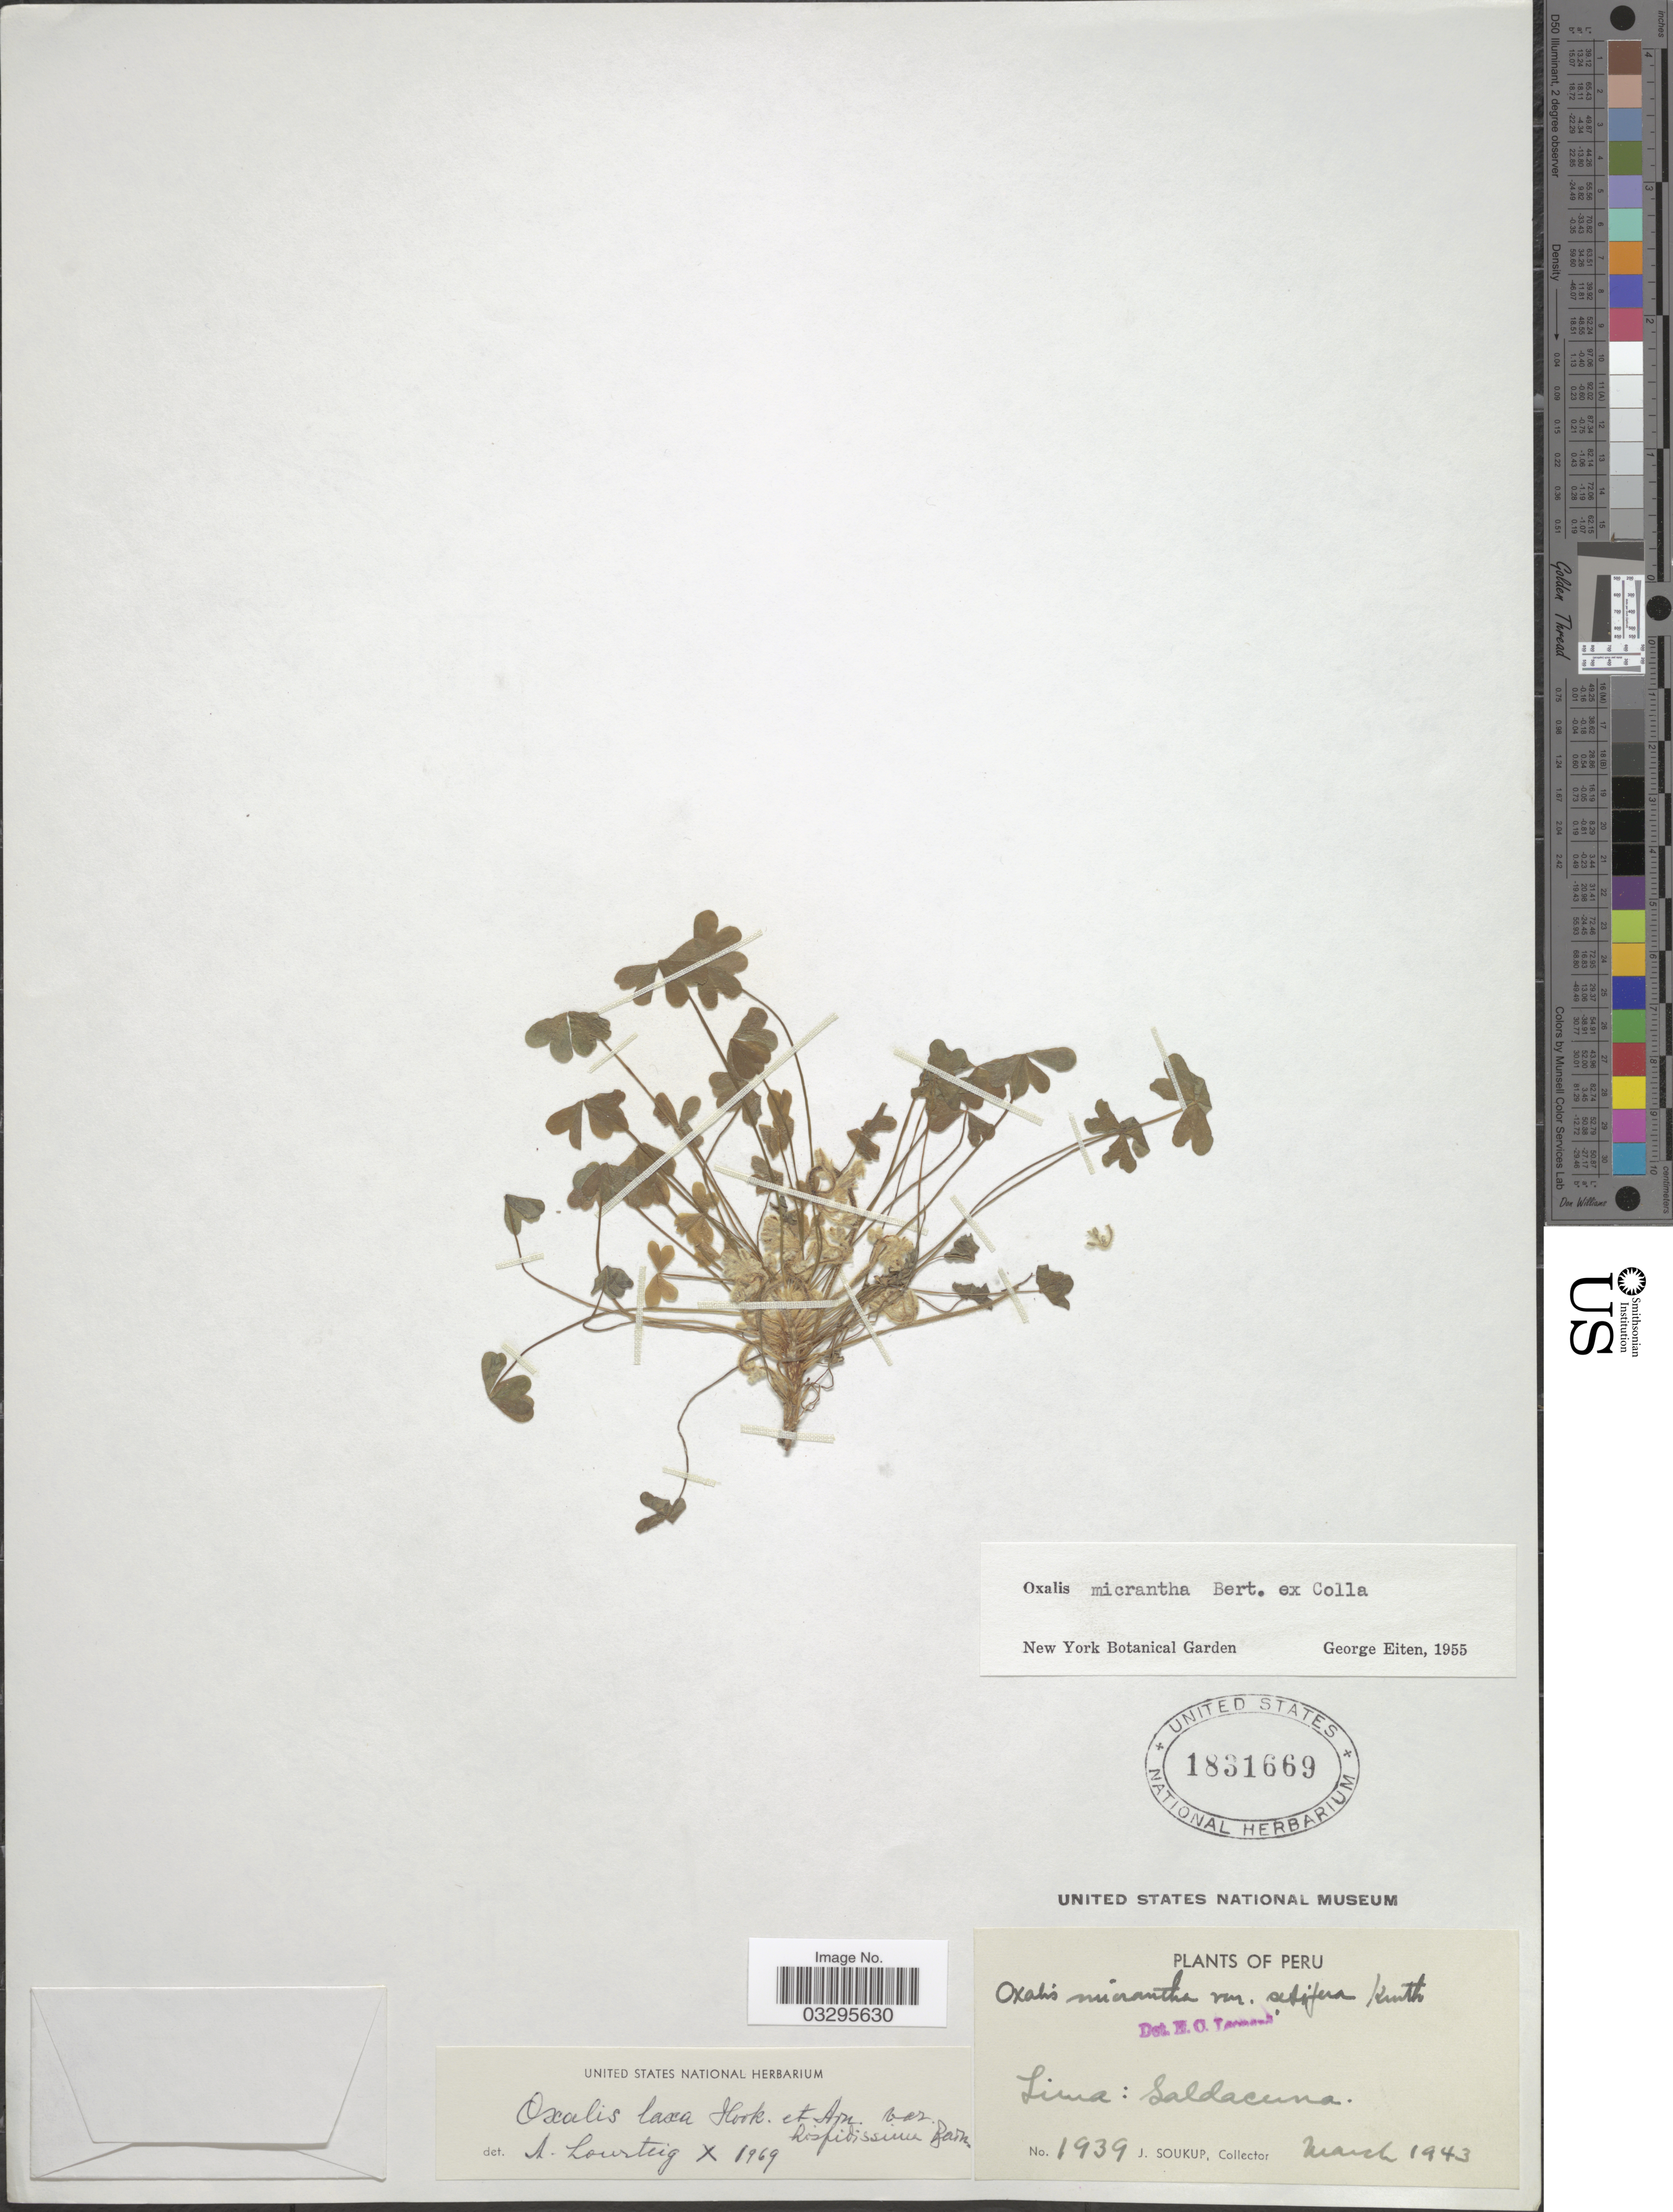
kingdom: Plantae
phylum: Tracheophyta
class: Magnoliopsida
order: Oxalidales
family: Oxalidaceae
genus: Oxalis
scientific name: Oxalis laxa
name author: Hook. & Arn.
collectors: J. Soukup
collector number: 1939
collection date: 1943-03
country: Peru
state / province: Lima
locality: Saldacuna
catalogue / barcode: US 1831669